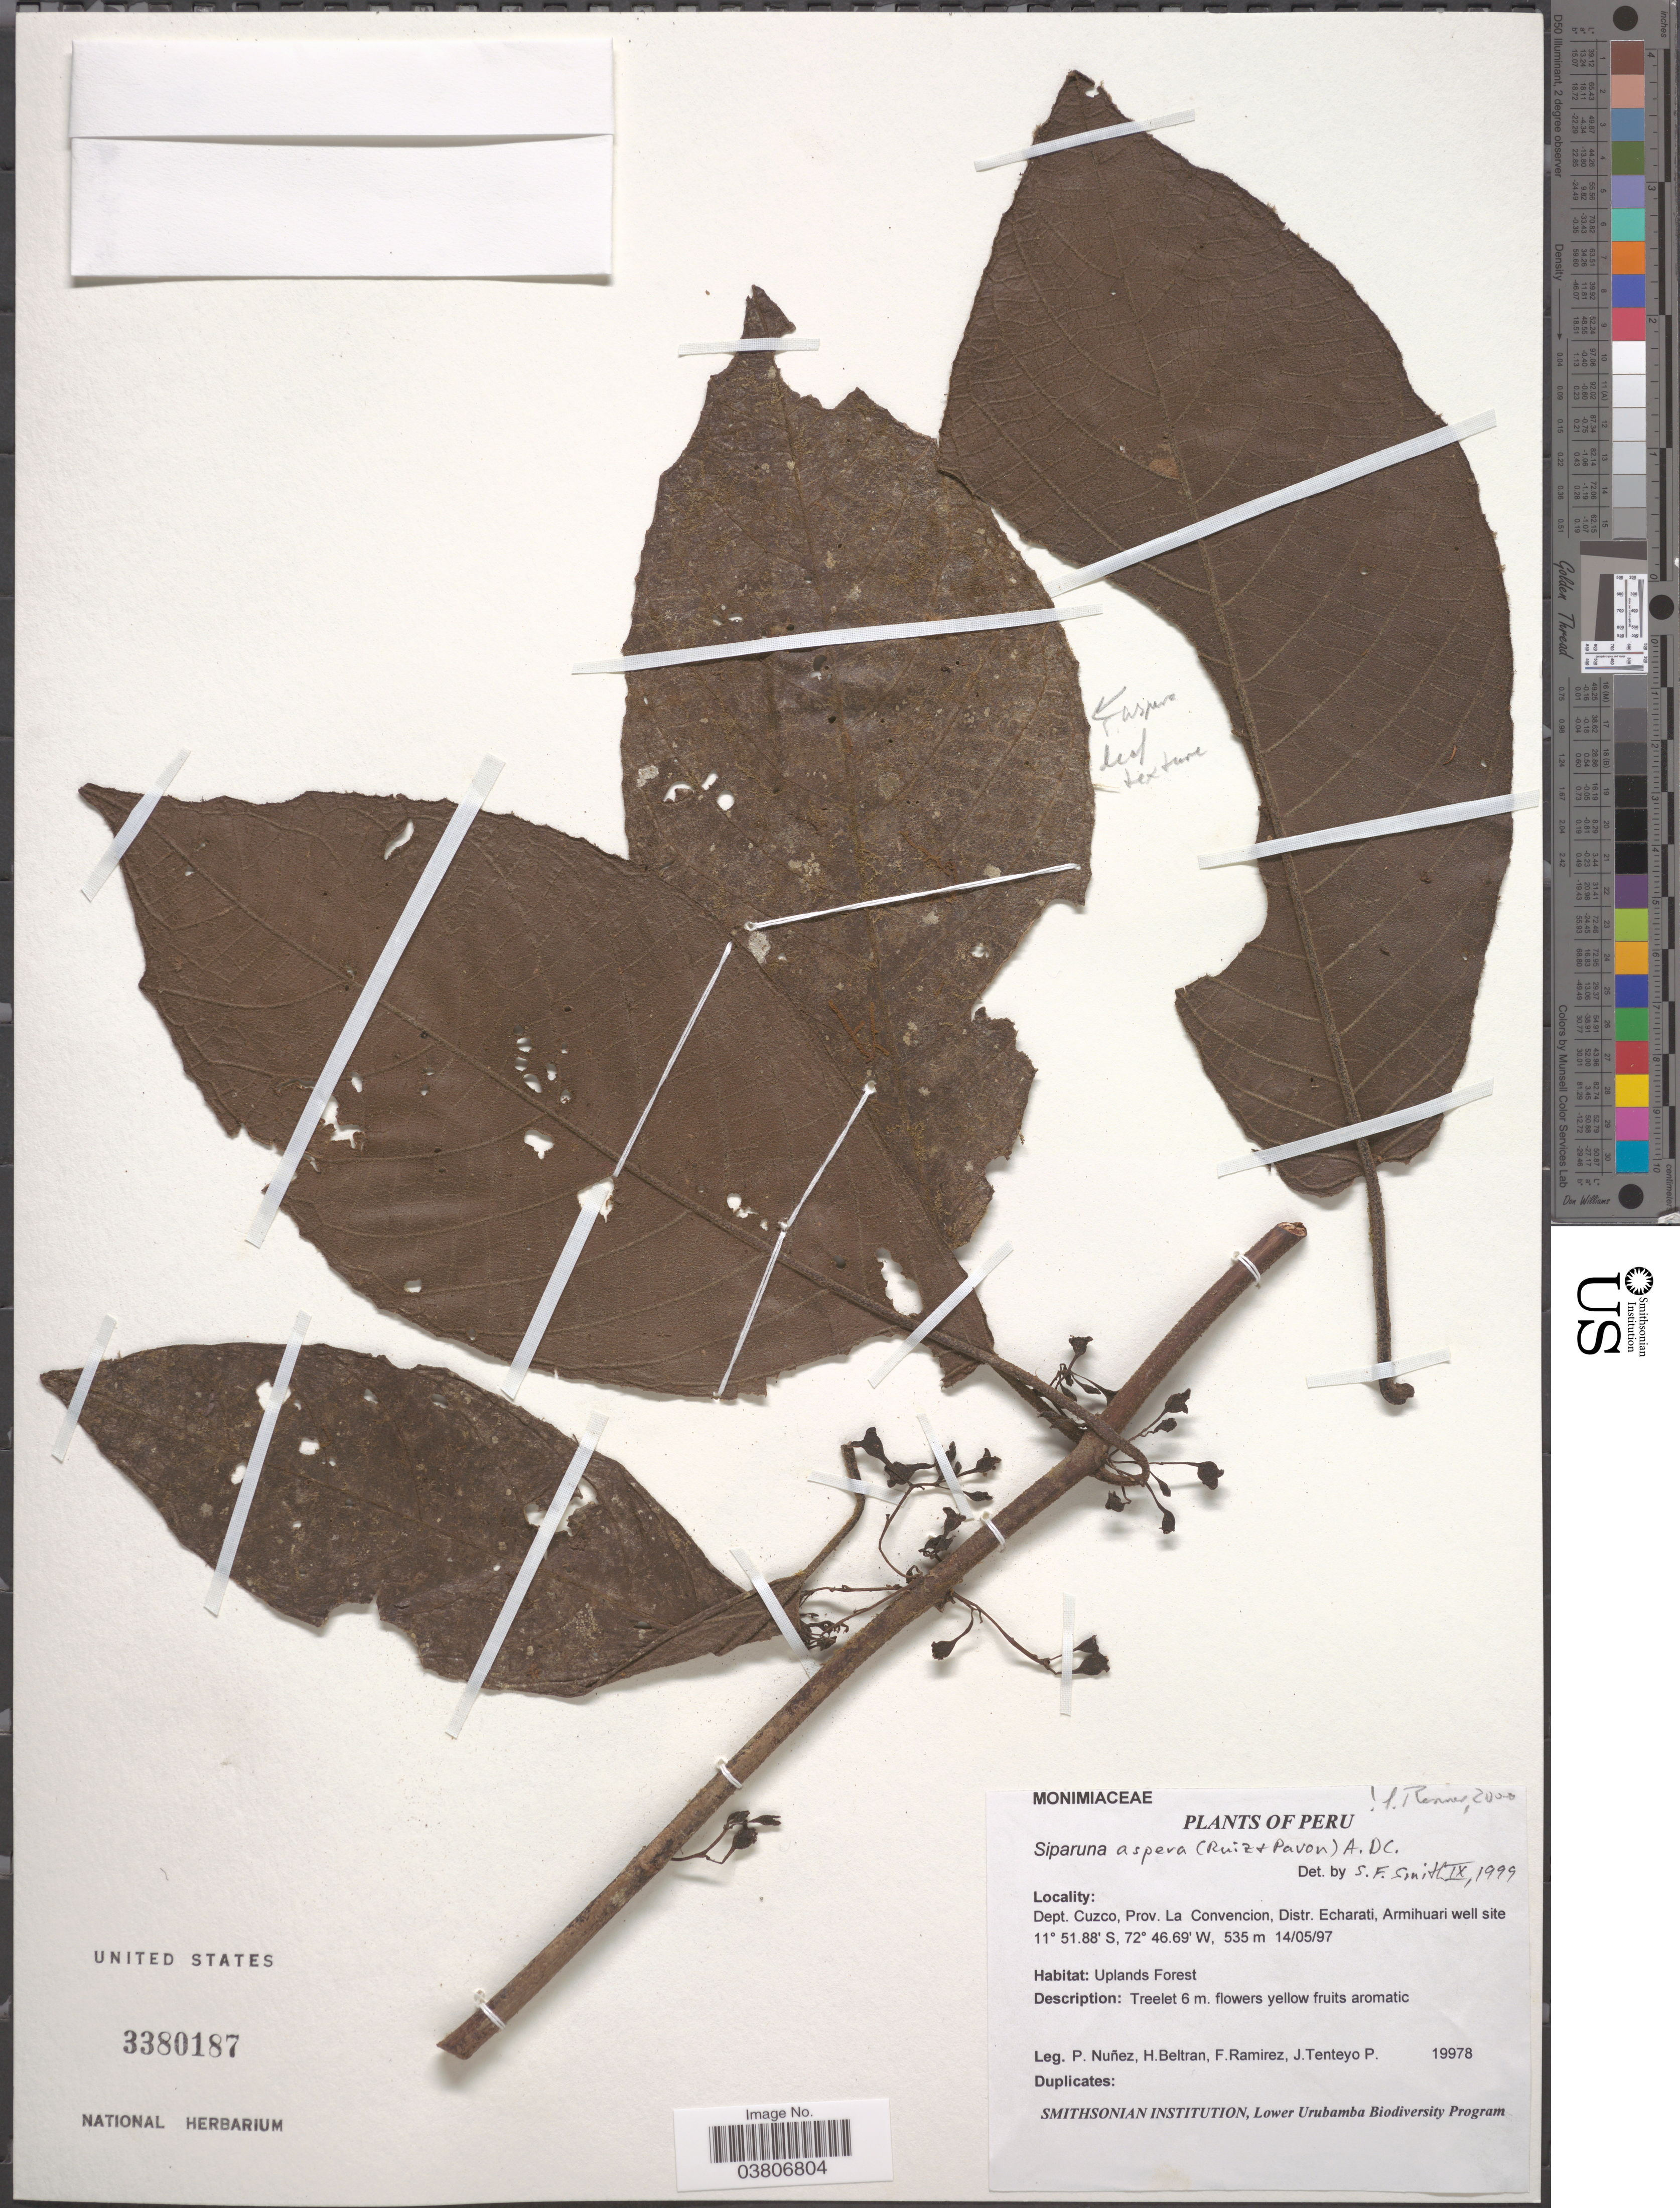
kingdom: Plantae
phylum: Tracheophyta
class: Magnoliopsida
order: Laurales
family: Siparunaceae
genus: Siparuna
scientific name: Siparuna aspera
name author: (Ruiz & Pav.) A. DC.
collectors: P. Nuñez V., H. Beltran, F. Ramirez & J. Tenteyo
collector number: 19978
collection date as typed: Transcribed d/m/y: 14/5/97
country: Peru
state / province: Cusco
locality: Dept. Cuzco, Prov. La Convencion, Distr. Echarati, Armihuari well site.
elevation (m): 535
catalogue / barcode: US 3380187